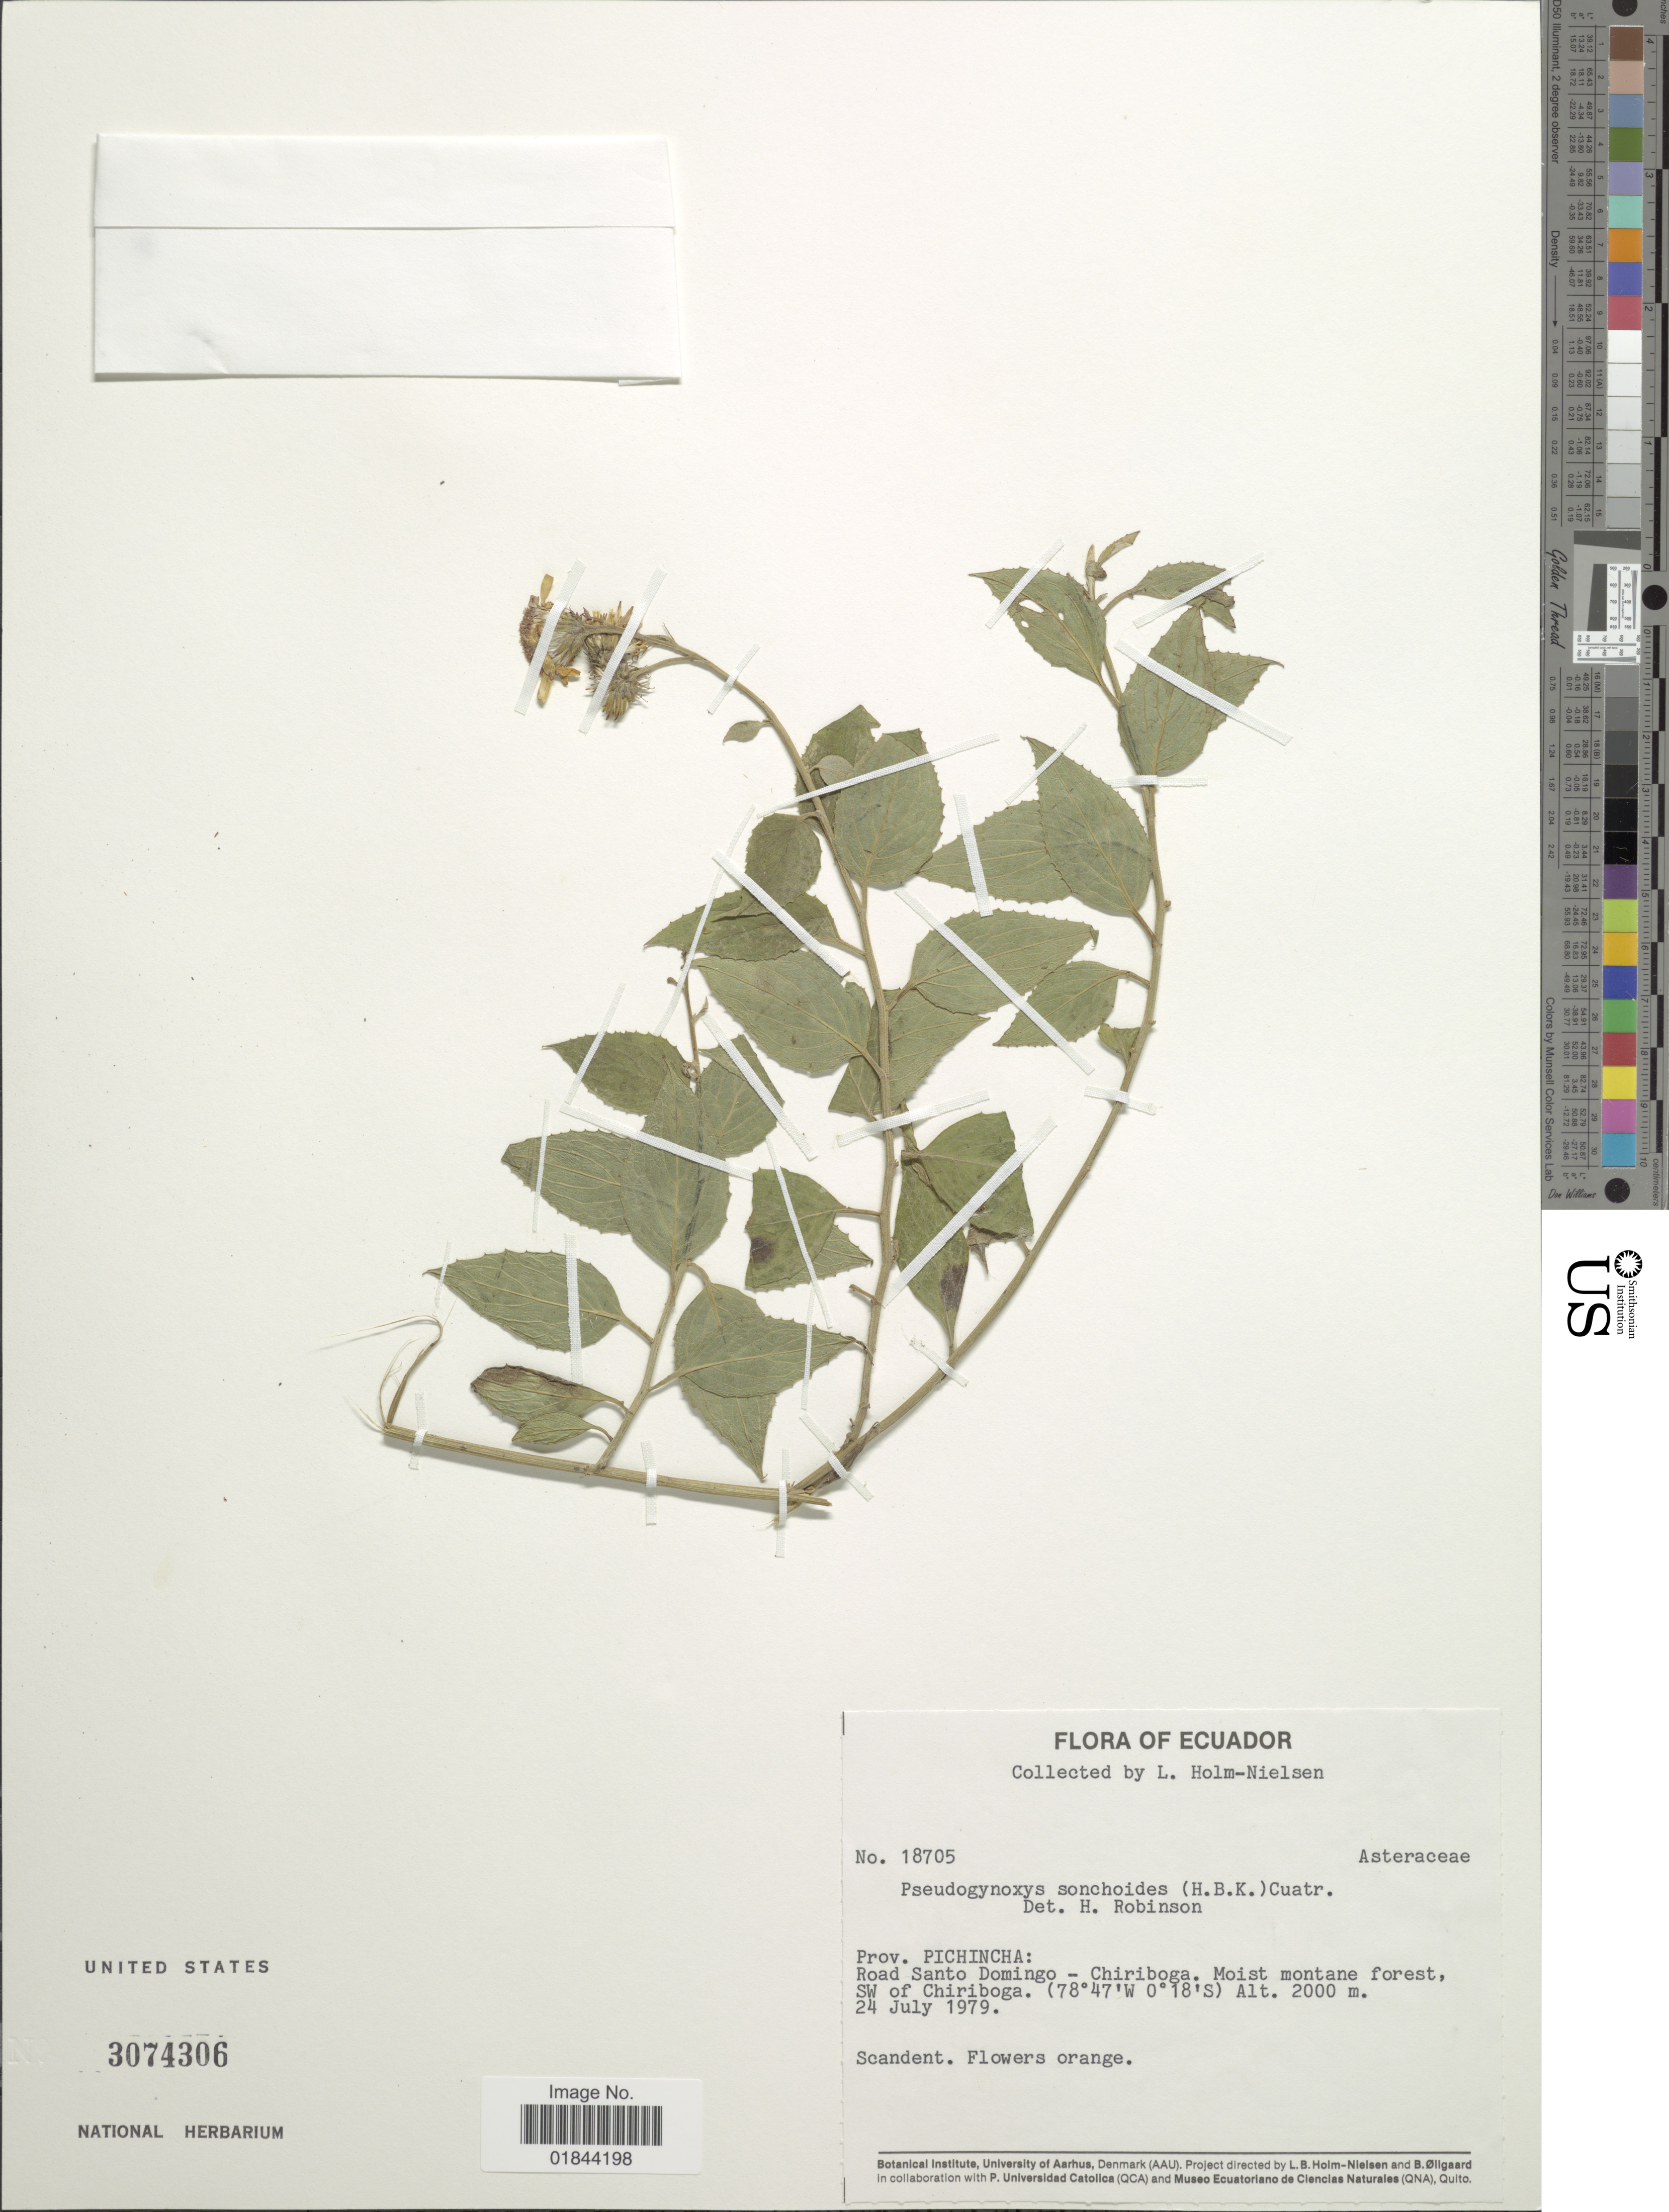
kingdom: Plantae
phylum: Tracheophyta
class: Magnoliopsida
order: Asterales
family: Asteraceae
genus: Paragynoxys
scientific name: Paragynoxys sochoides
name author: (Kunth) Cuatrec.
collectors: L. B. Holm-Nielsen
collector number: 18705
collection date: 1979-07-24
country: Ecuador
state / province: Pichincha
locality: Road to Santo Domingo - Chiriboga. Moist montane forest, SW of Chiriboga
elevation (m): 2000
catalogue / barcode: US 3074306